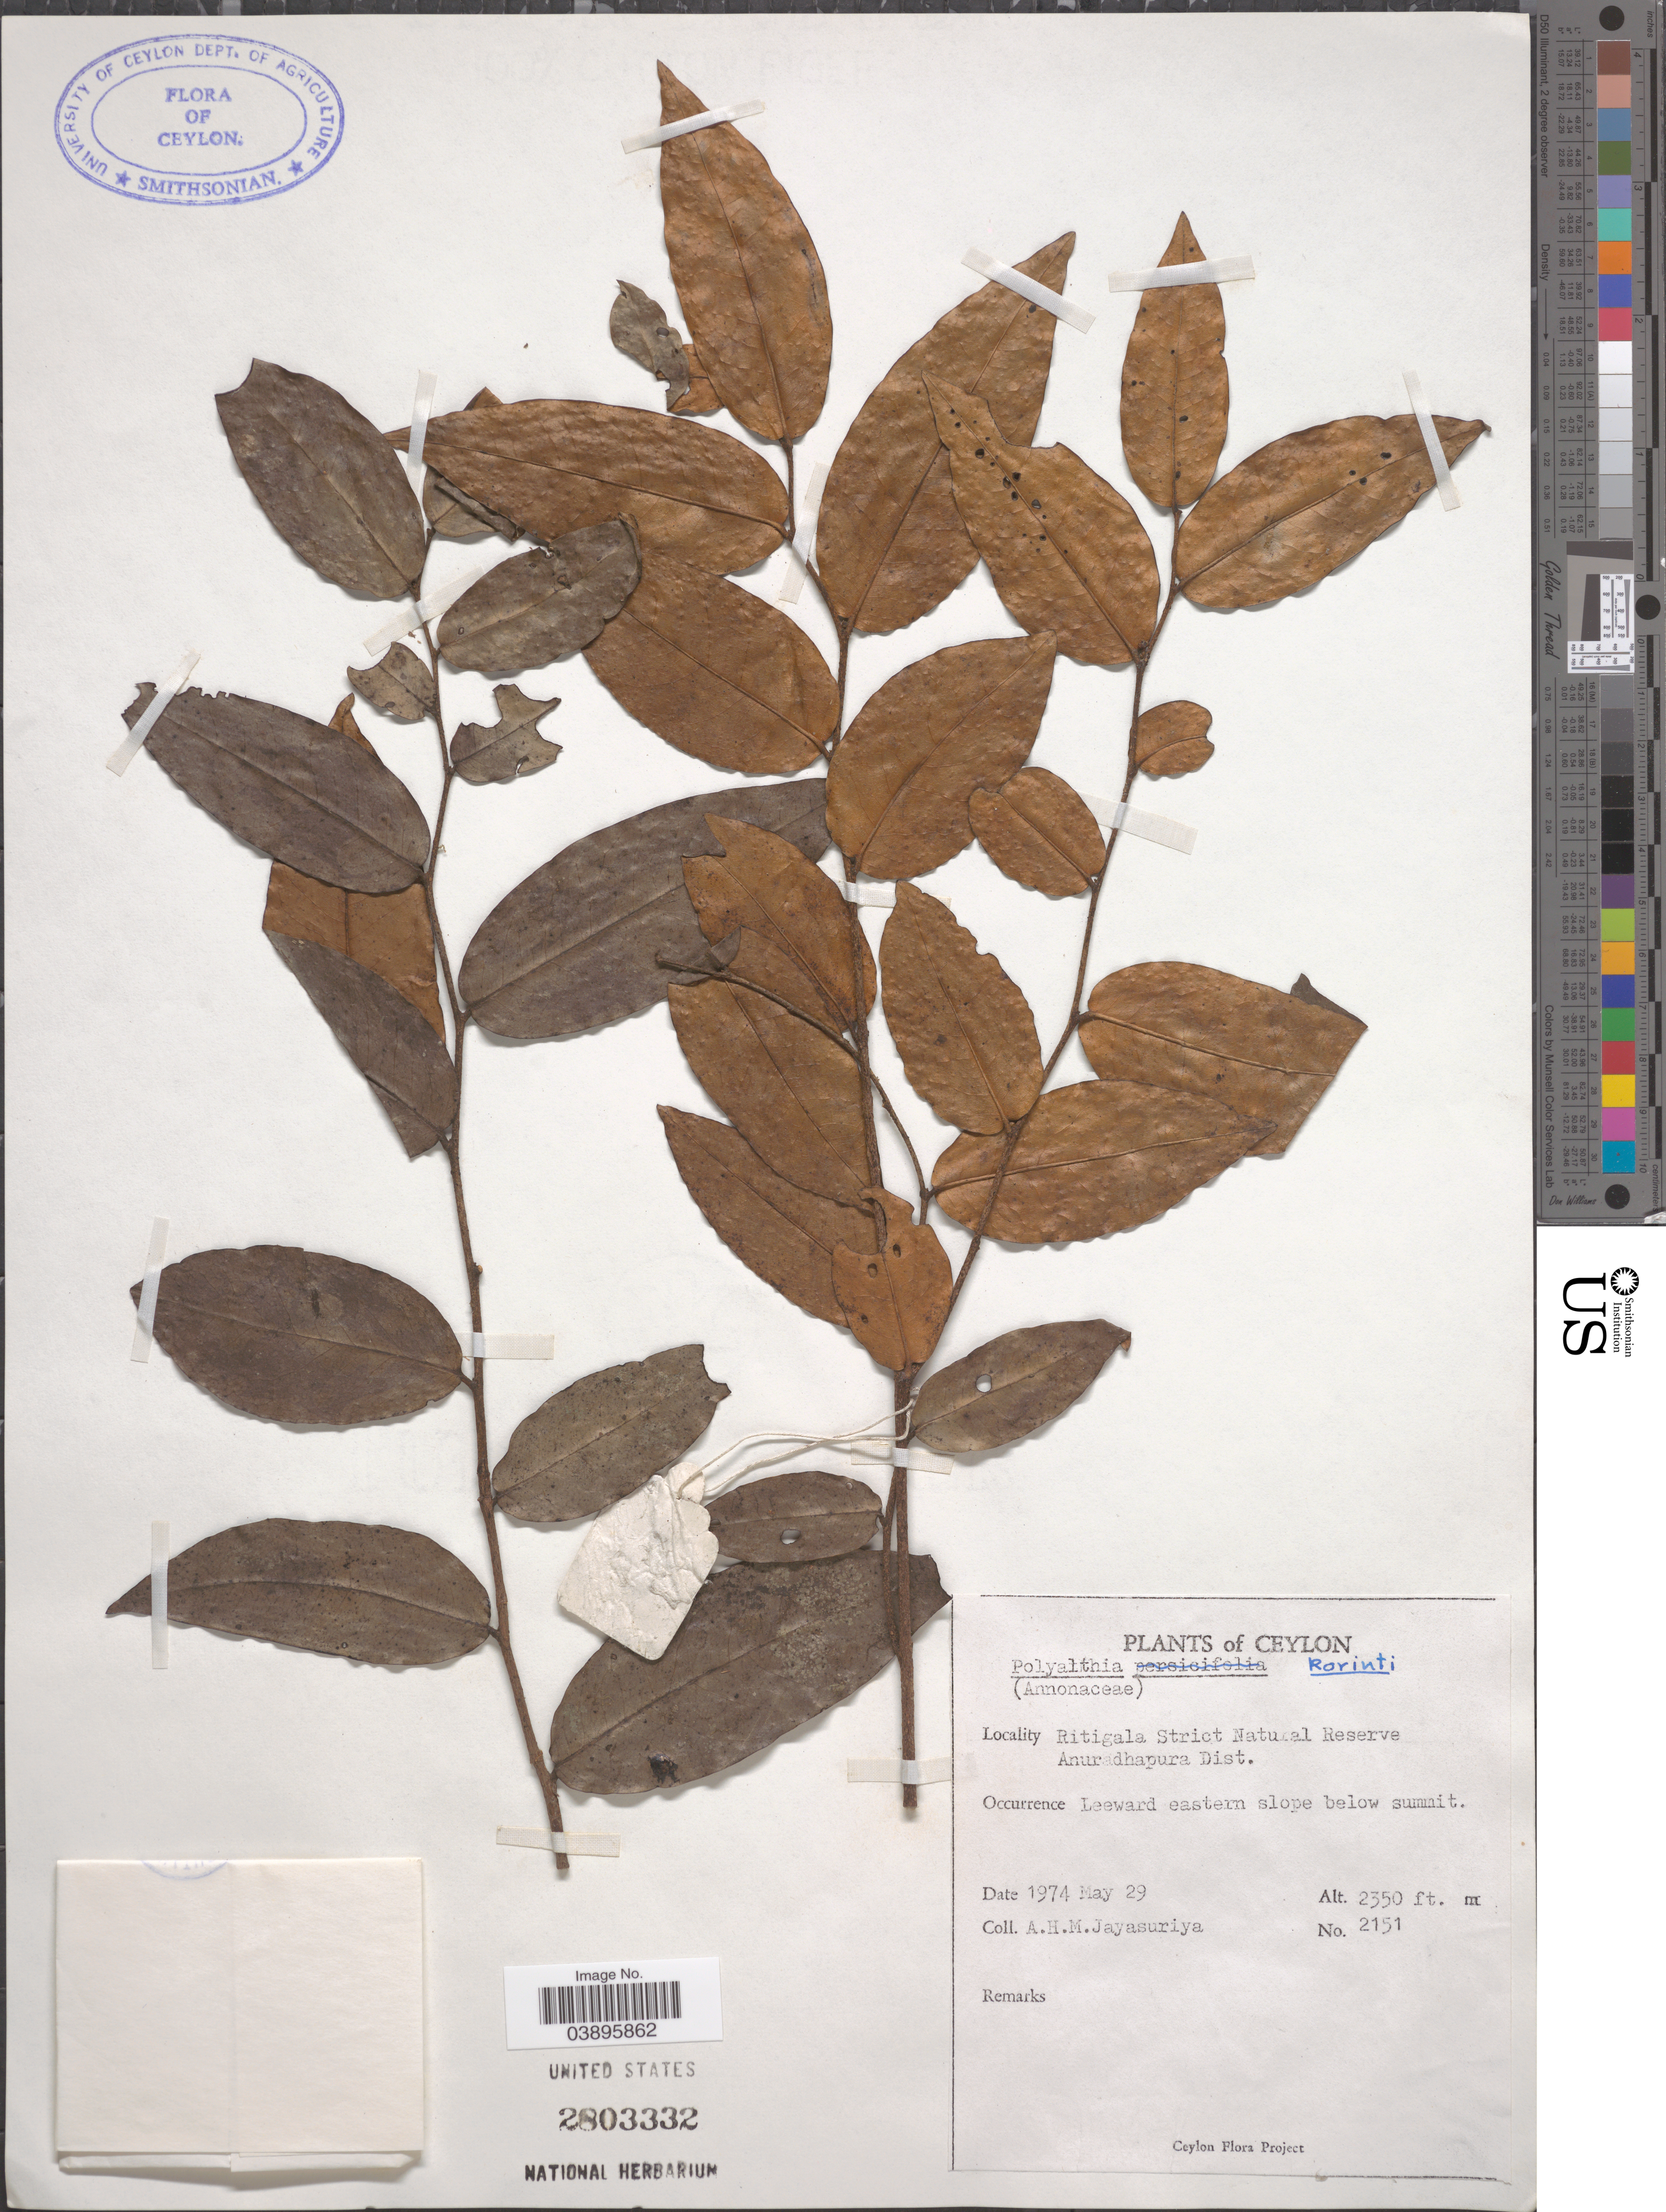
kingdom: Plantae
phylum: Tracheophyta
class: Magnoliopsida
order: Magnoliales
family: Annonaceae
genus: Polyalthia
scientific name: Polyalthia korinti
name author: (Dunal) Thwaites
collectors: A. H. Jayasuriya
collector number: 2151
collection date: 1974-05-29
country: Sri Lanka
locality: Ceylon. Ritigala Strict Natural Reserve Anuradhapura Dist. Leeward eastern slope below summit.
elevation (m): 716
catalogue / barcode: US 2803332